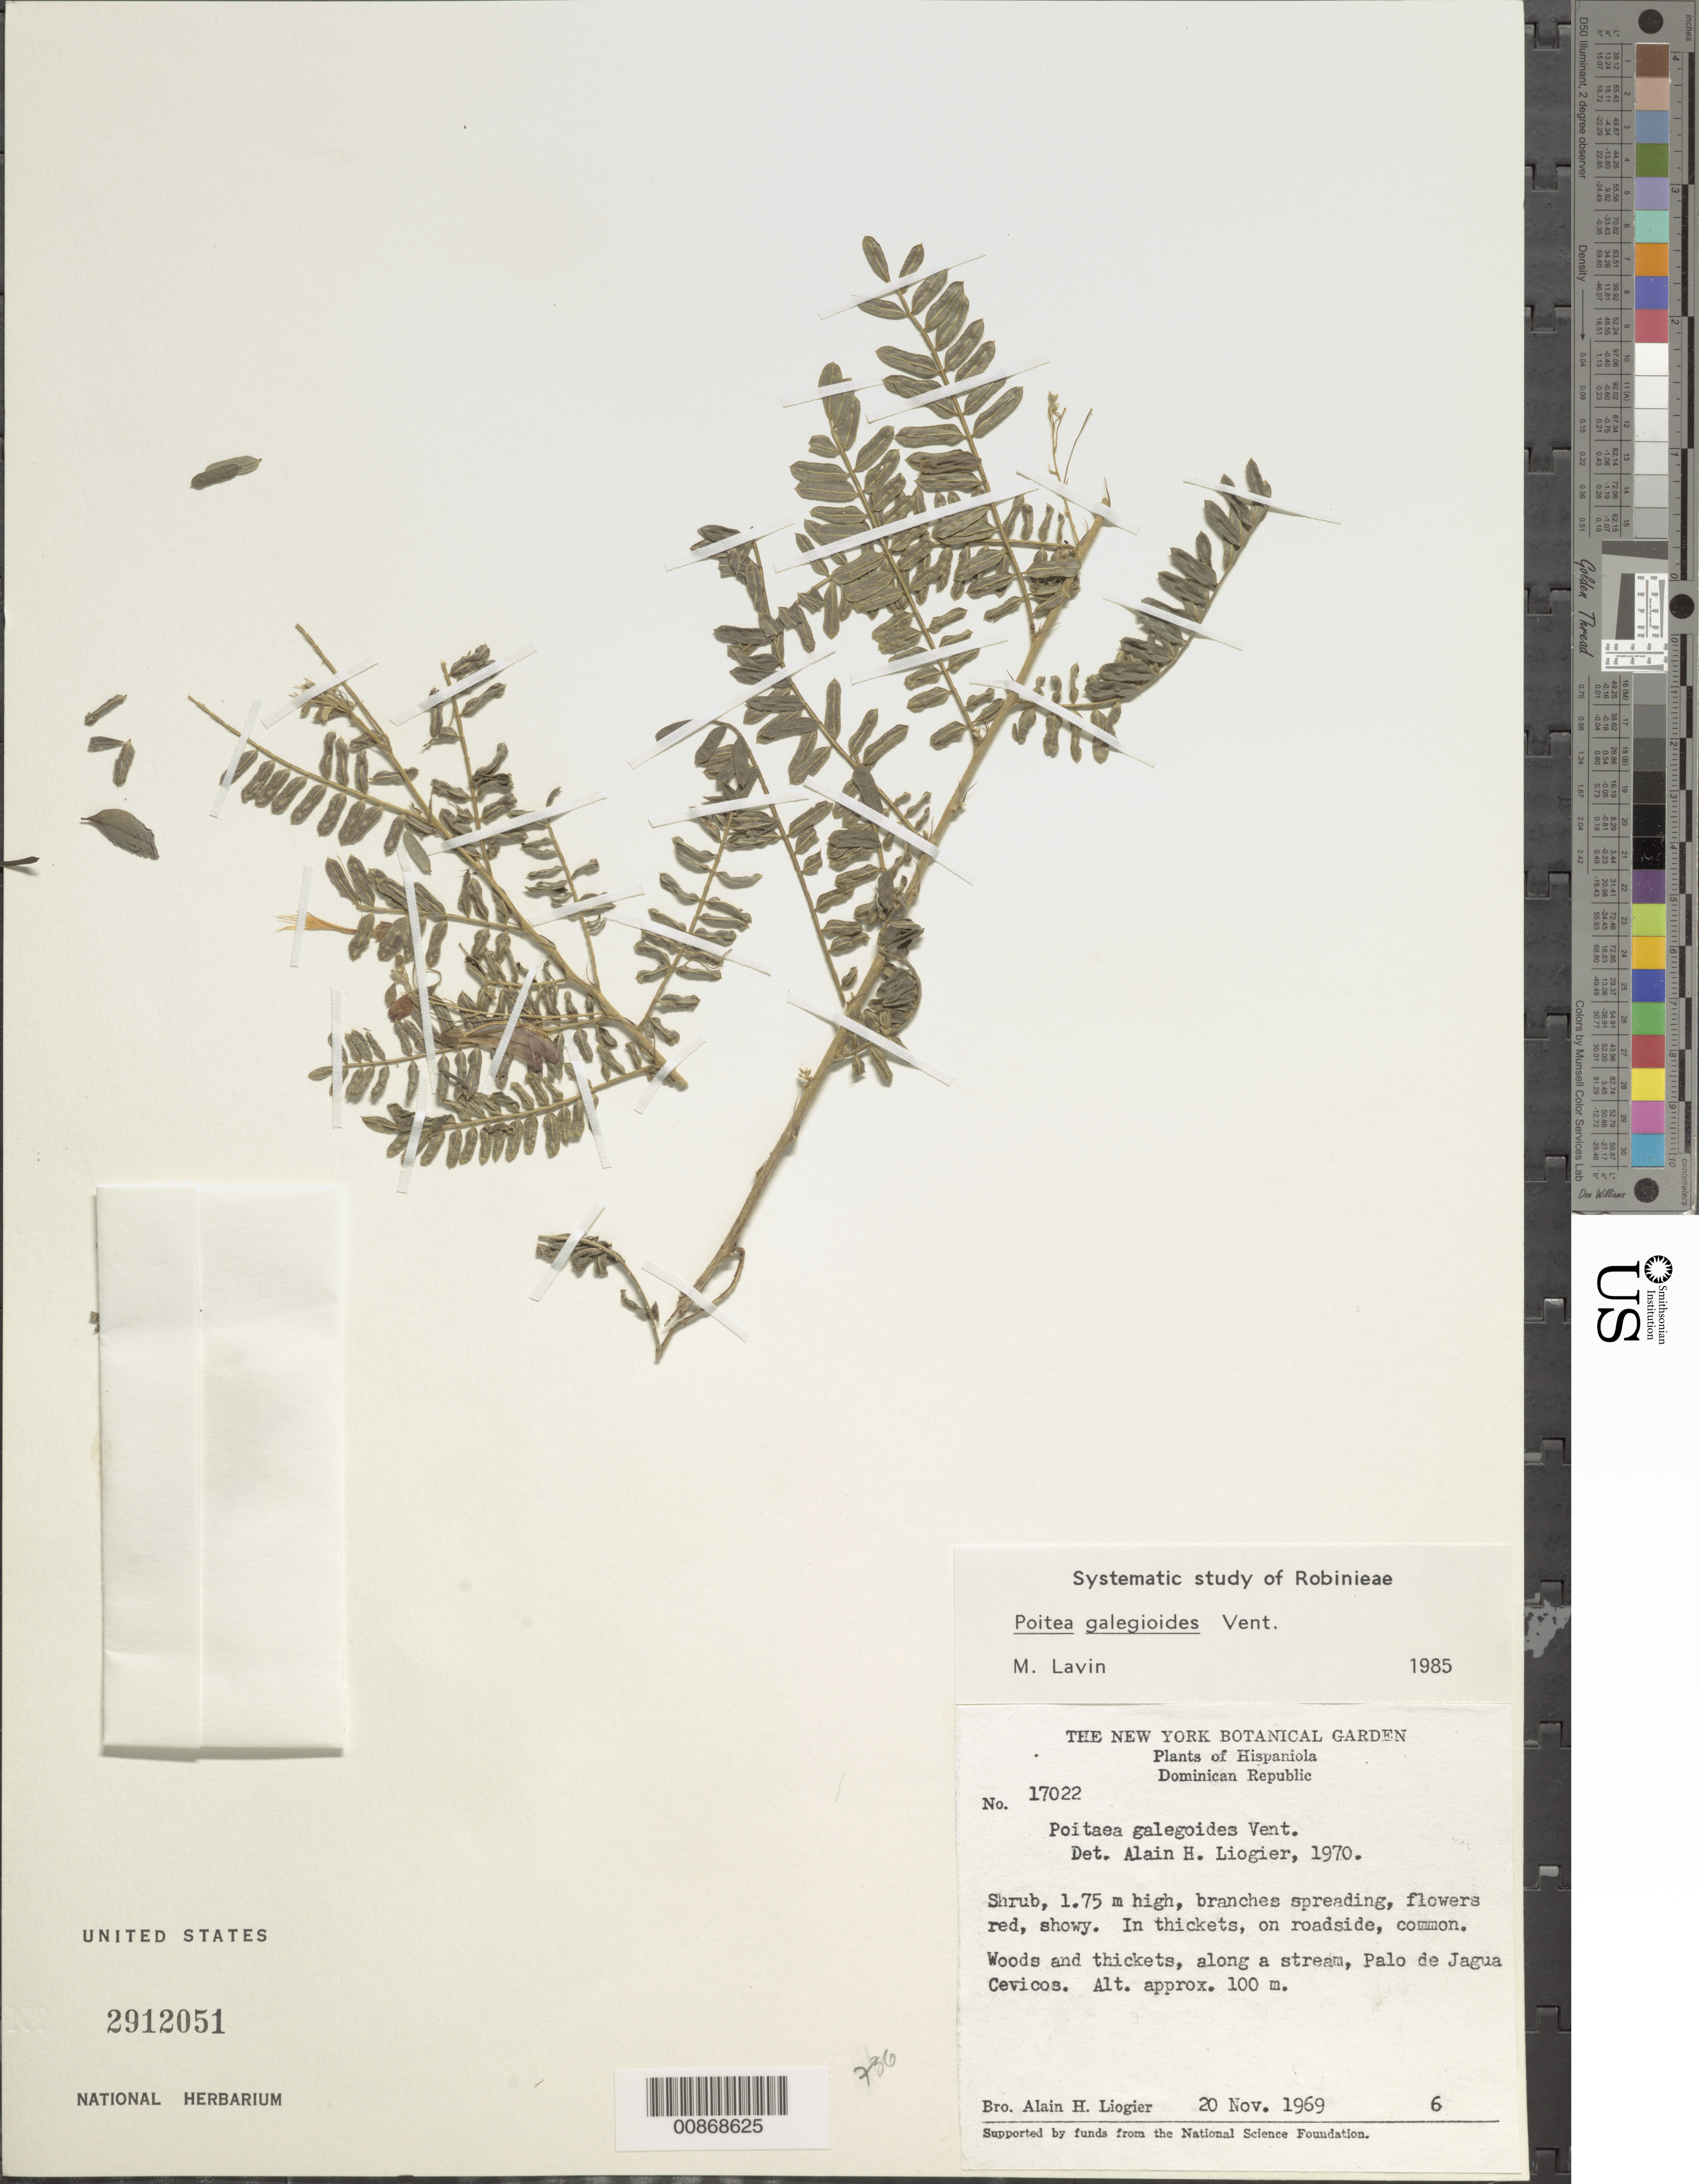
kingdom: Plantae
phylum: Tracheophyta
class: Magnoliopsida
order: Fabales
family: Fabaceae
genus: Poitea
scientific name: Poitea galegoides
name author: Vent.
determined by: Lavin, M.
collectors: A. H. Liogier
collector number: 17022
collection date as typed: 20 Nov 1969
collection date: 1969-11-20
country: Dominican Republic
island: Hispaniola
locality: Palo de Jagua, Cevicos.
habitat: In thickets, on roadside. Woods and thickets, along stream.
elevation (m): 100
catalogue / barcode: US 2912051